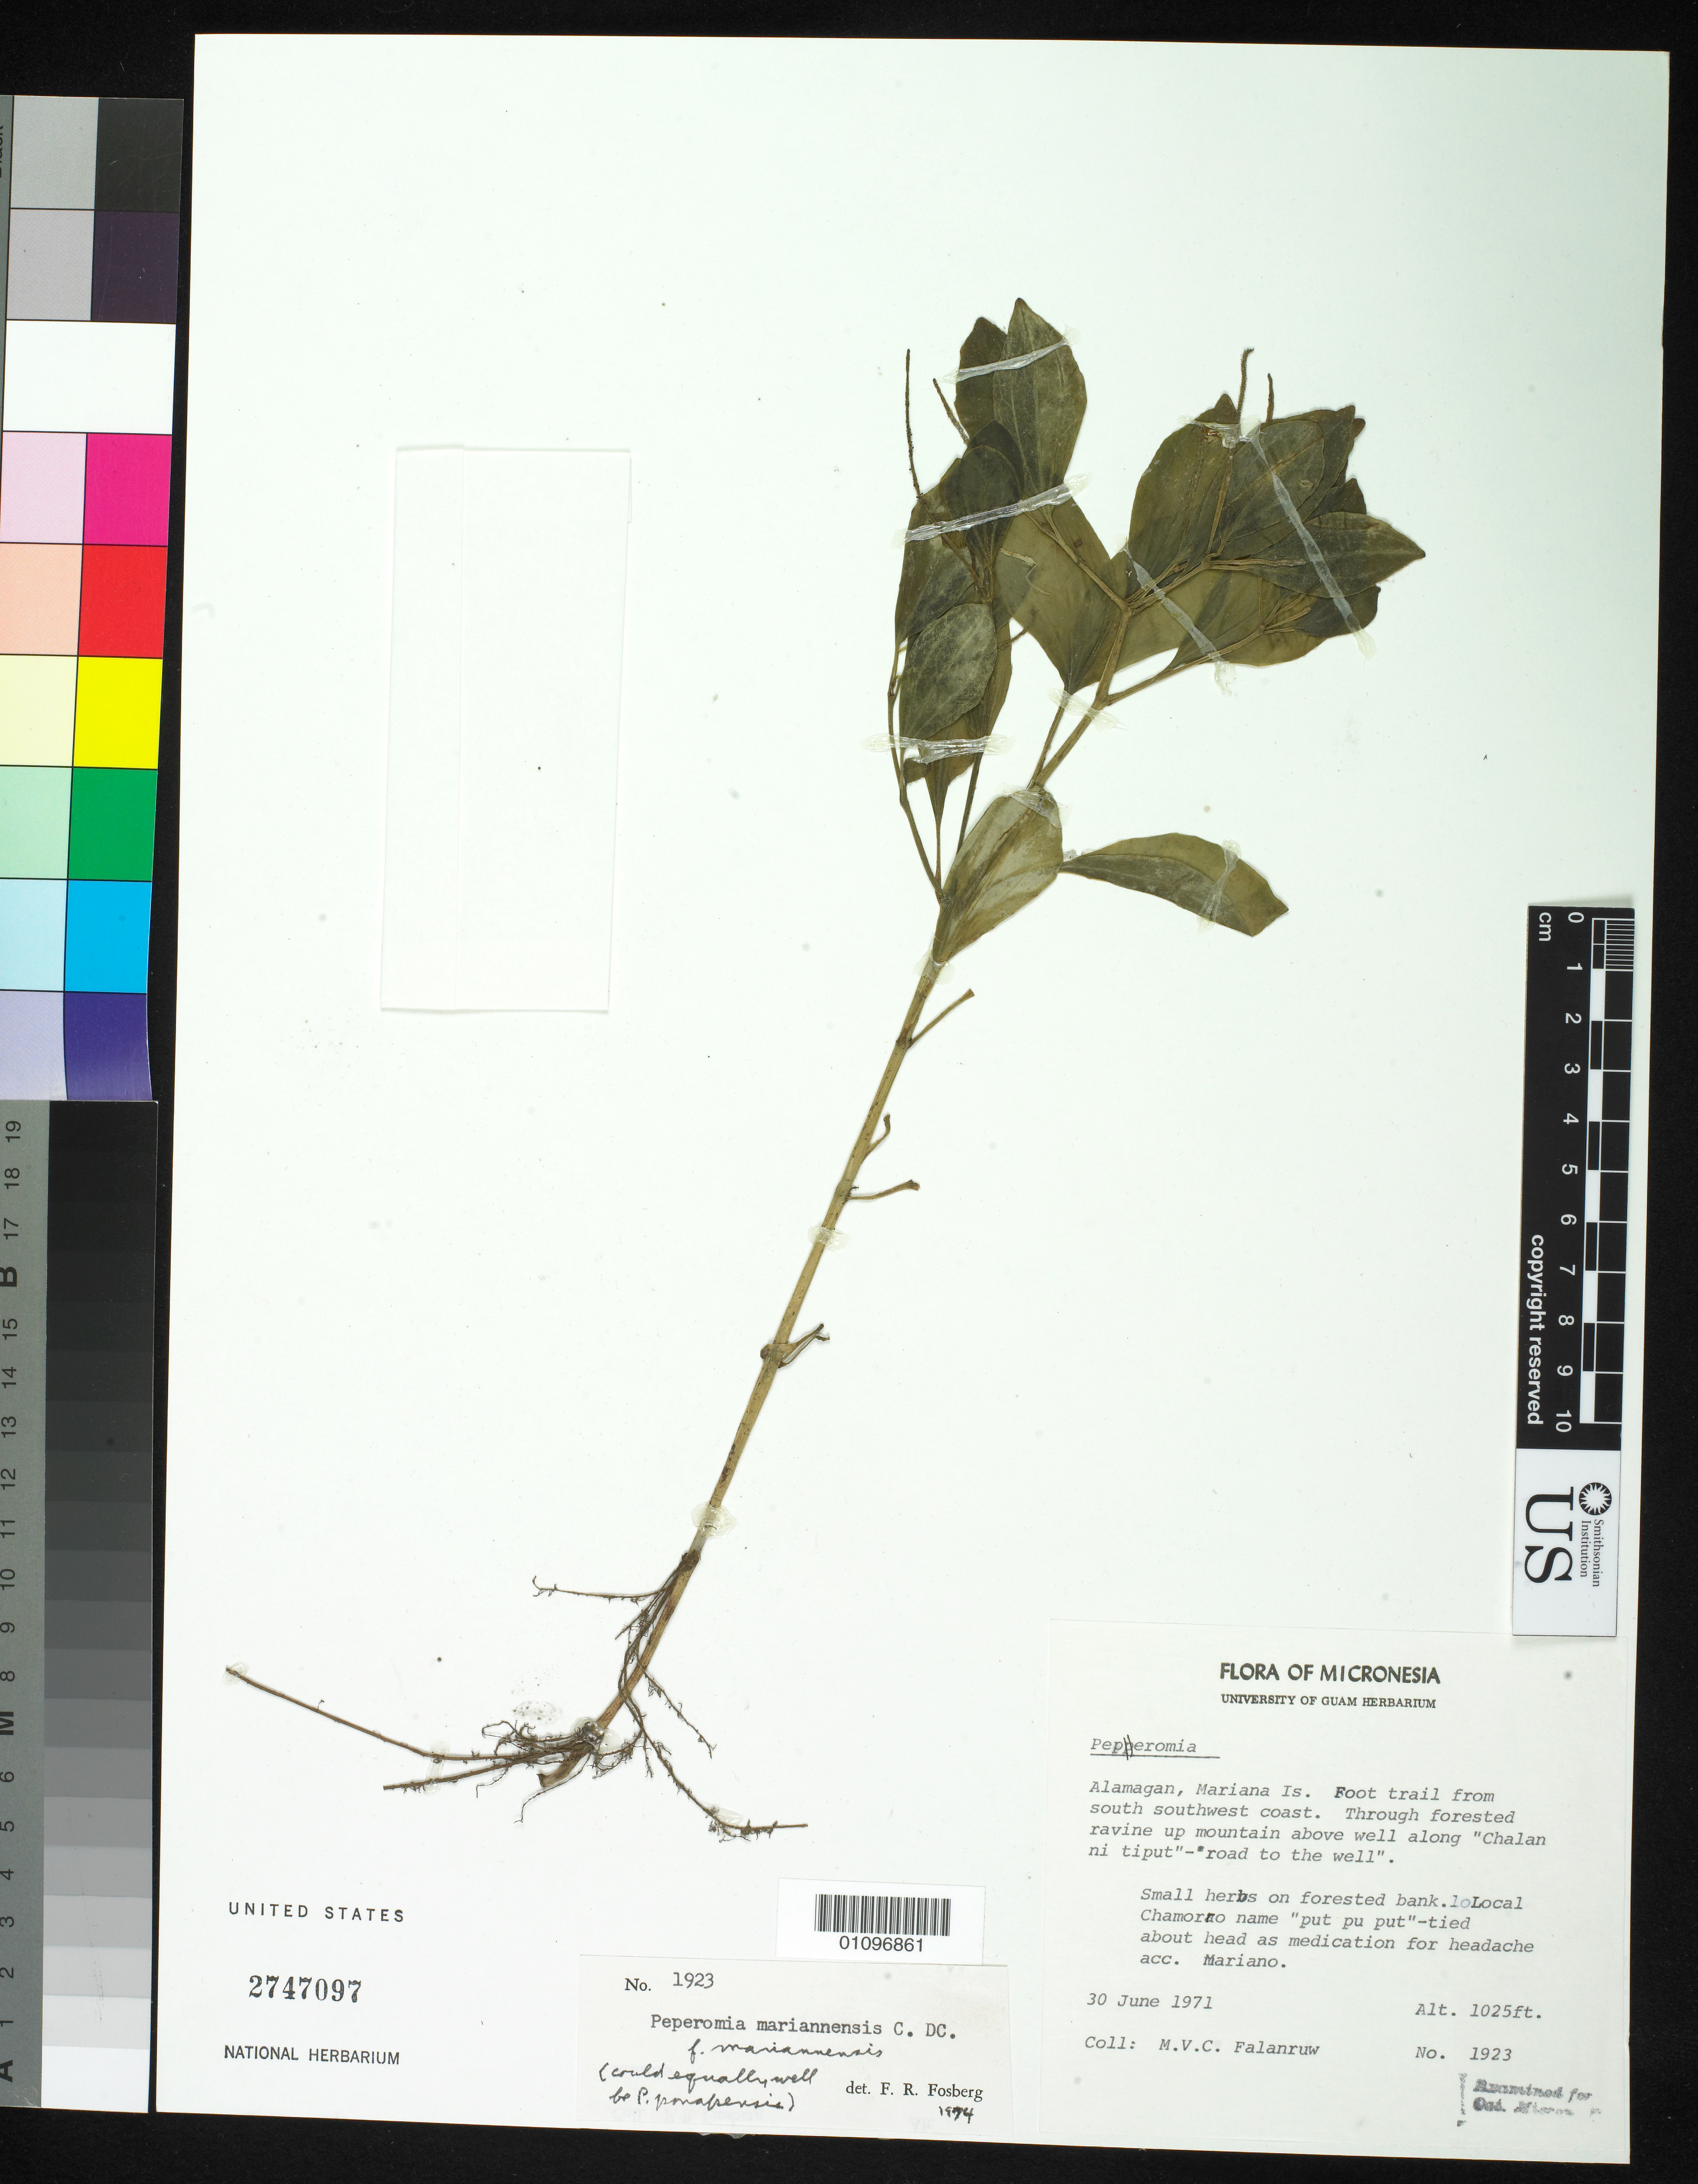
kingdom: Plantae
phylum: Tracheophyta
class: Magnoliopsida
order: Piperales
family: Piperaceae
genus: Peperomia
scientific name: Peperomia mariannensis f. mariannensis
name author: C. DC.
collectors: M. V. Falanruw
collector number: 1923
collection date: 1971-06-30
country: Northern Mariana Islands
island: Alamagan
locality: Foot trail from south southwest coast.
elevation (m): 312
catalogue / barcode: US 2747097